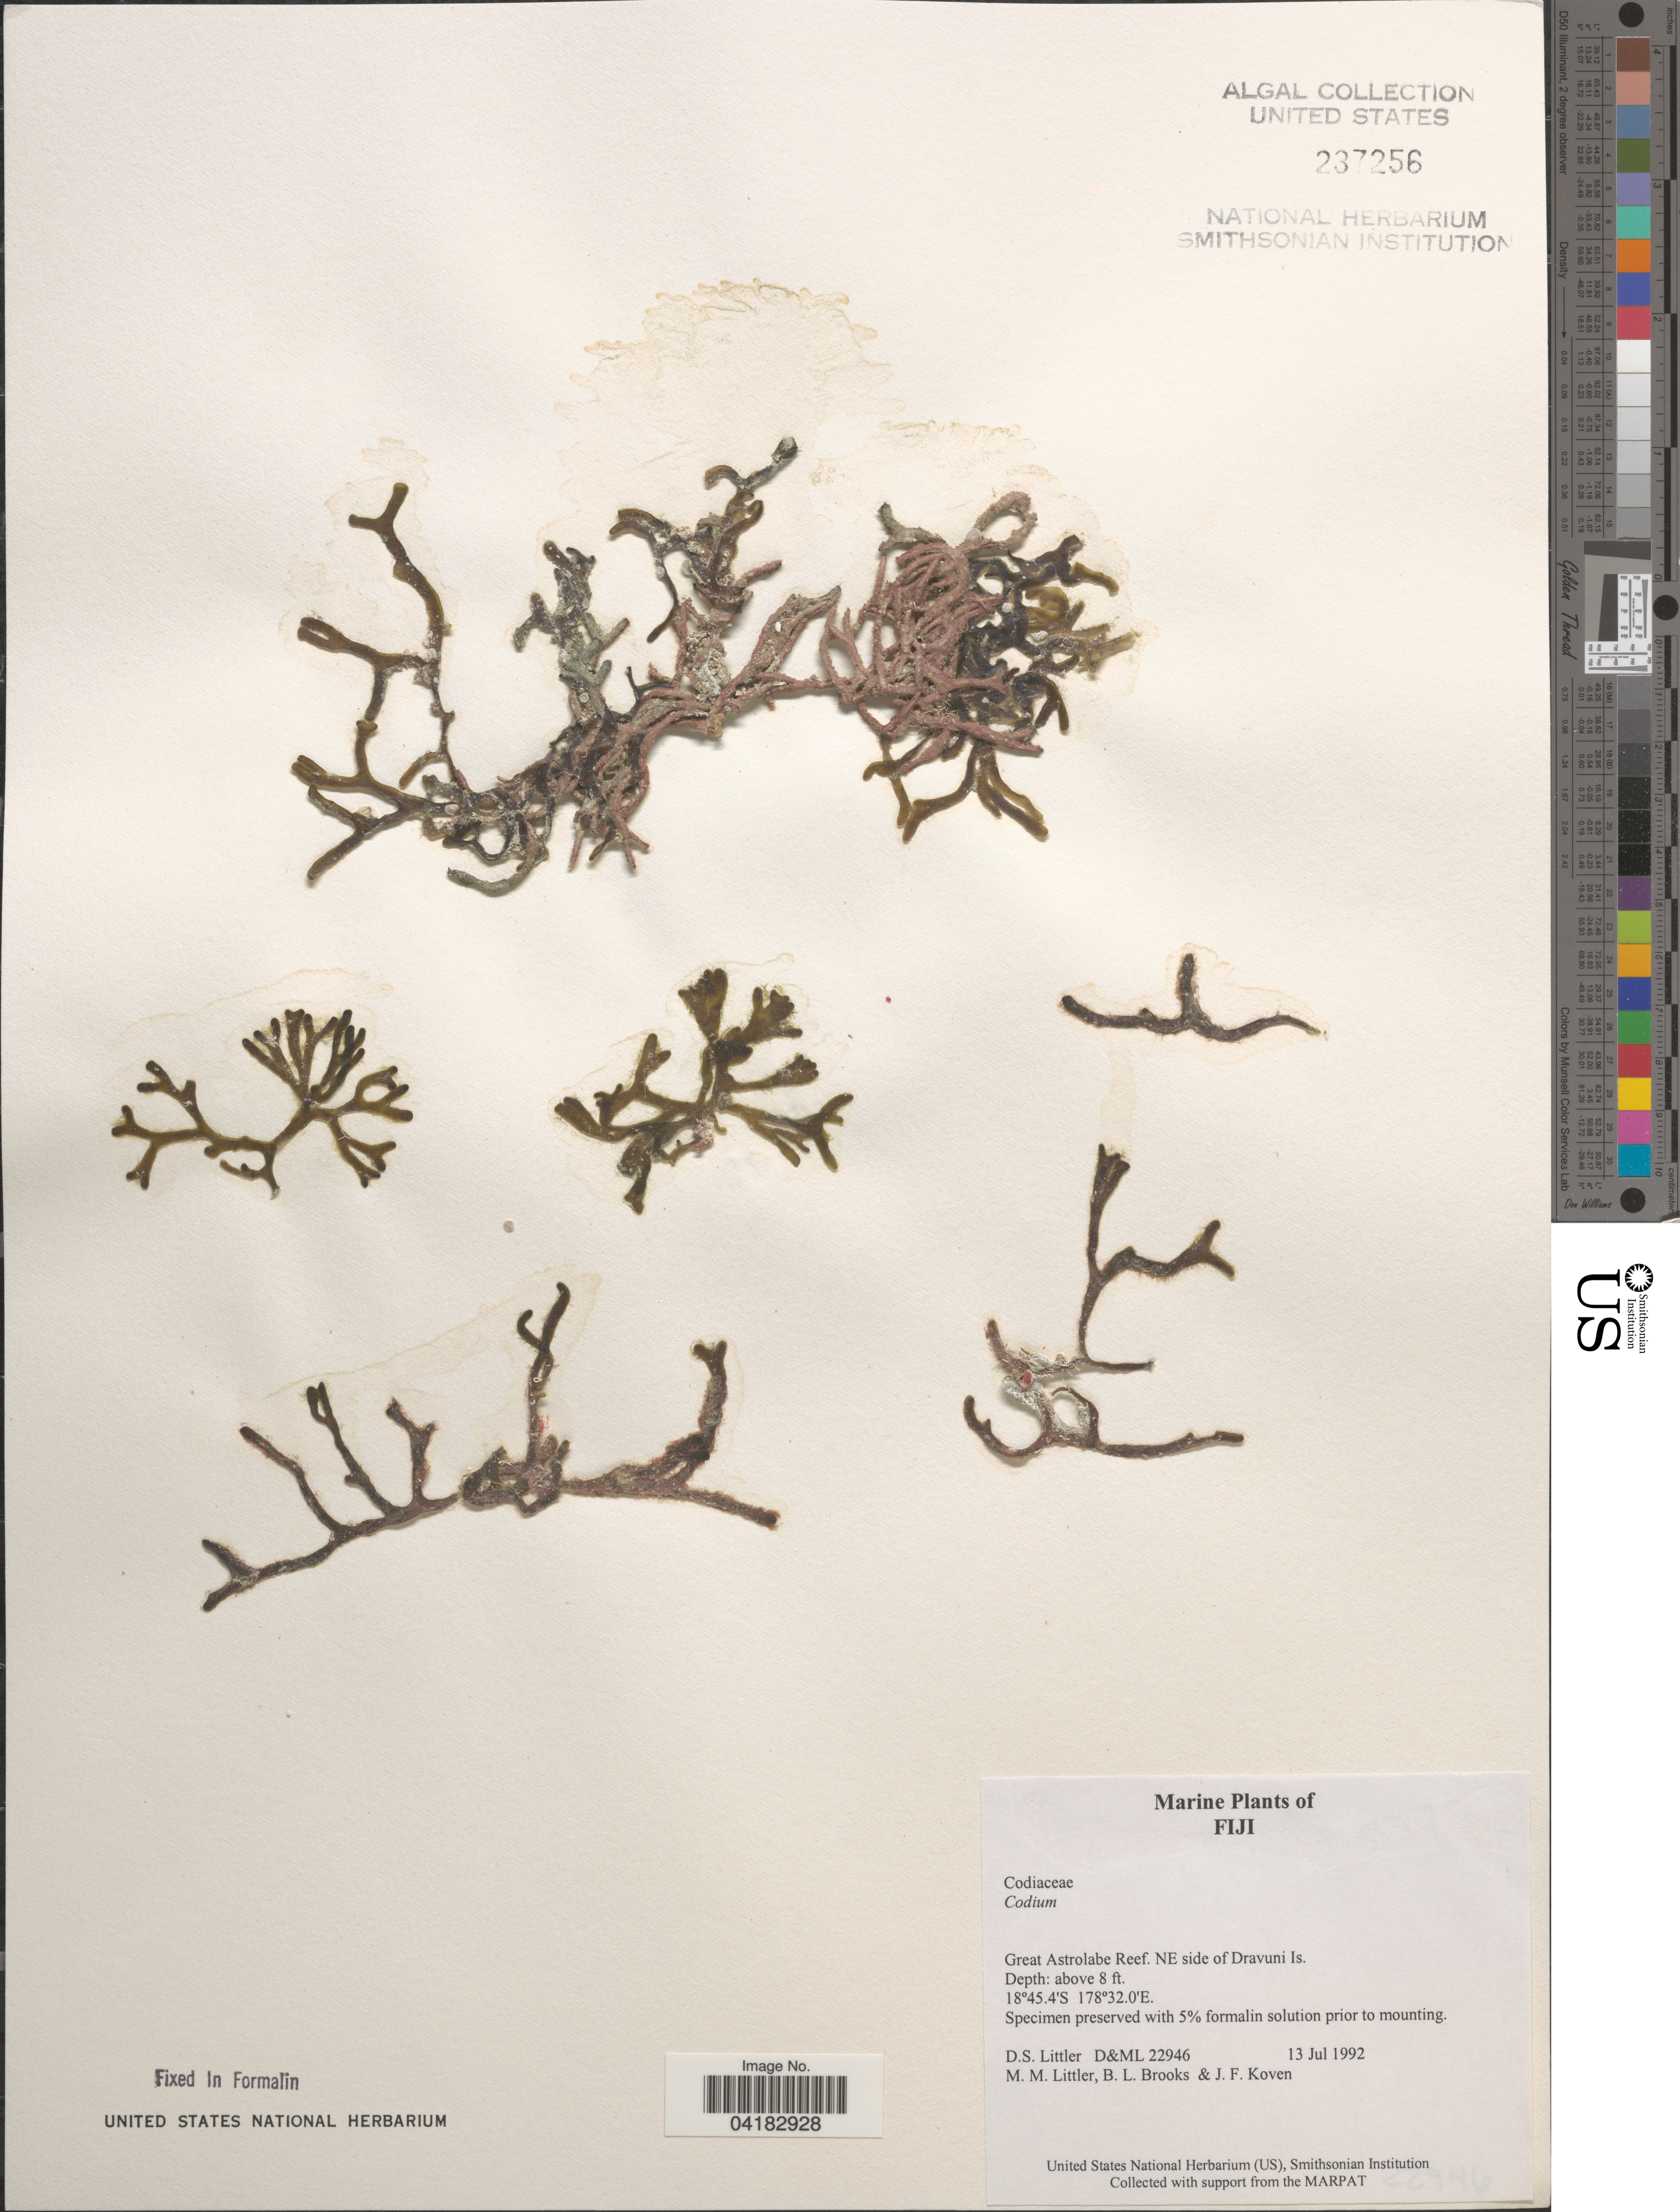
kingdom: Plantae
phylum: Chlorophyta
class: Ulvophyceae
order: Bryopsidales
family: Codiaceae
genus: Codium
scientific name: Codium sp.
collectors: D. S. Littler, B. Brooks & J. Koven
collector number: D&ML22946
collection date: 1992-07-13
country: Fiji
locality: Great Astrolabe Reef. NE side of Dravuni Is.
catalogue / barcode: US 237256